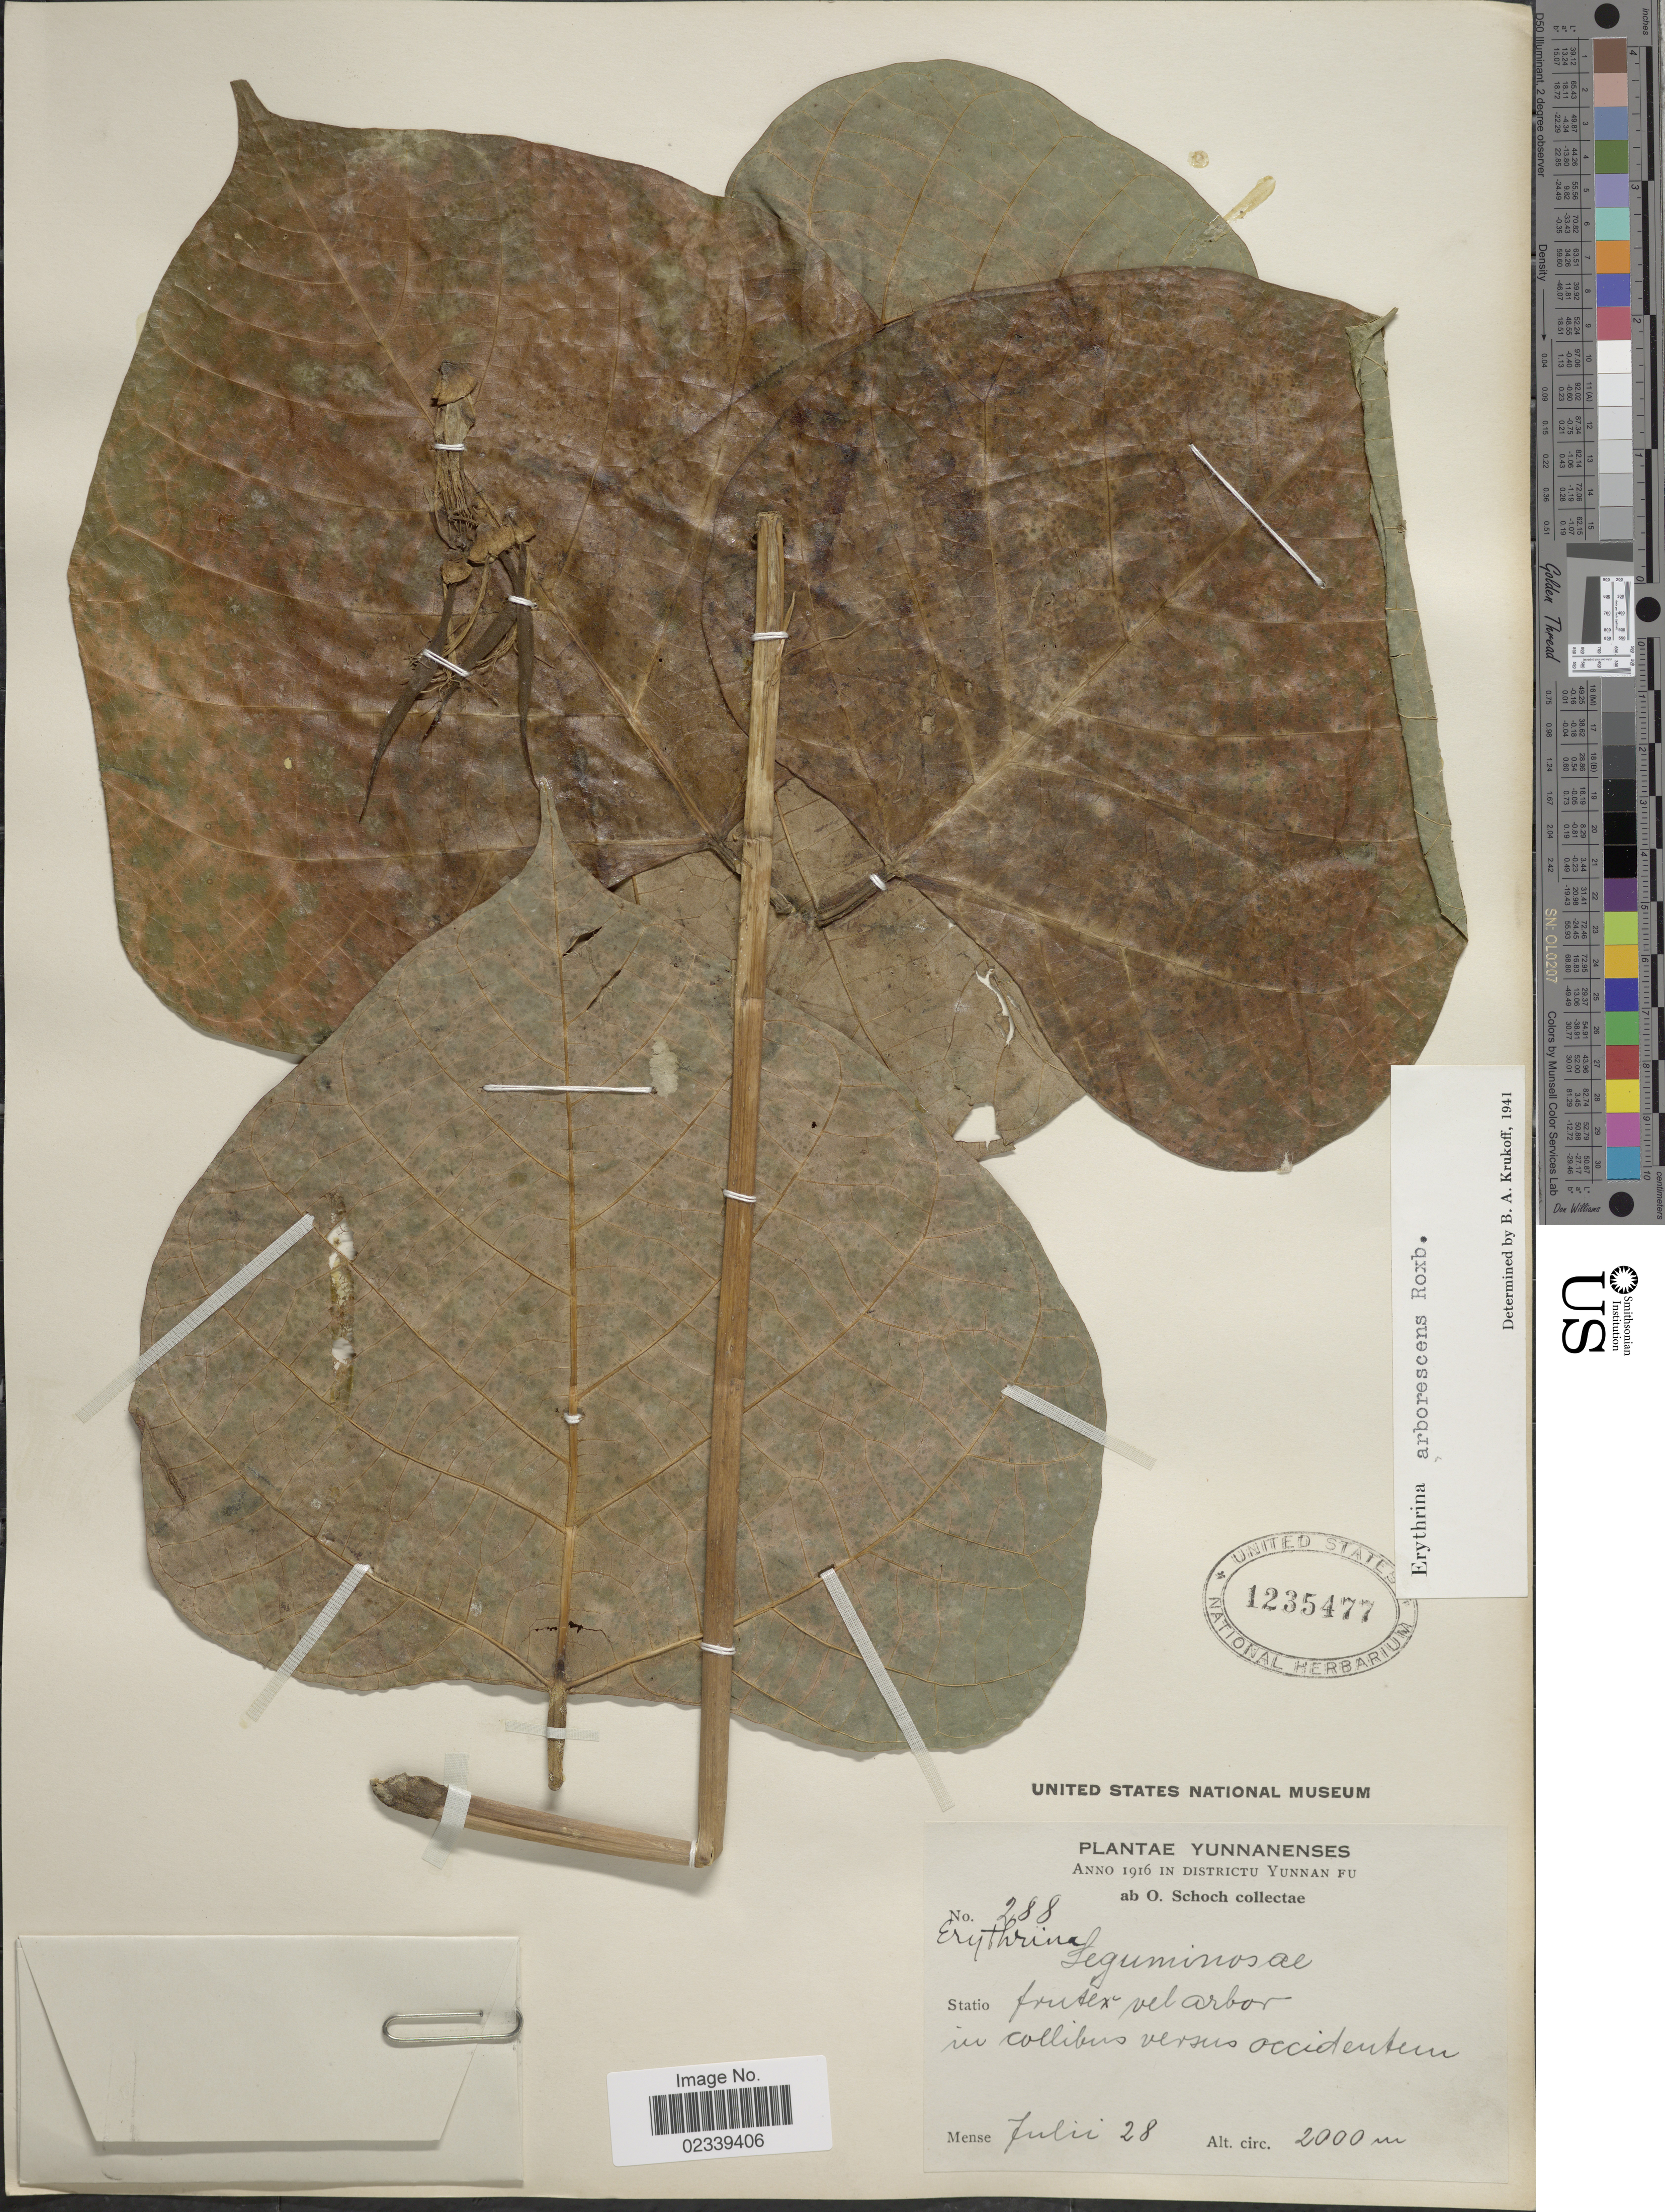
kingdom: Plantae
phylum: Tracheophyta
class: Magnoliopsida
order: Fabales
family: Fabaceae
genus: Erythrina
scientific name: Erythrina arborescens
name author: Roxb.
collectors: O. Schoch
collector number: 288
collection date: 1916-07-28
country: China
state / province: Yunnan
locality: Yunnanenses, in collibus versus occidentem.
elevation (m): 2000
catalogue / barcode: US 1235477